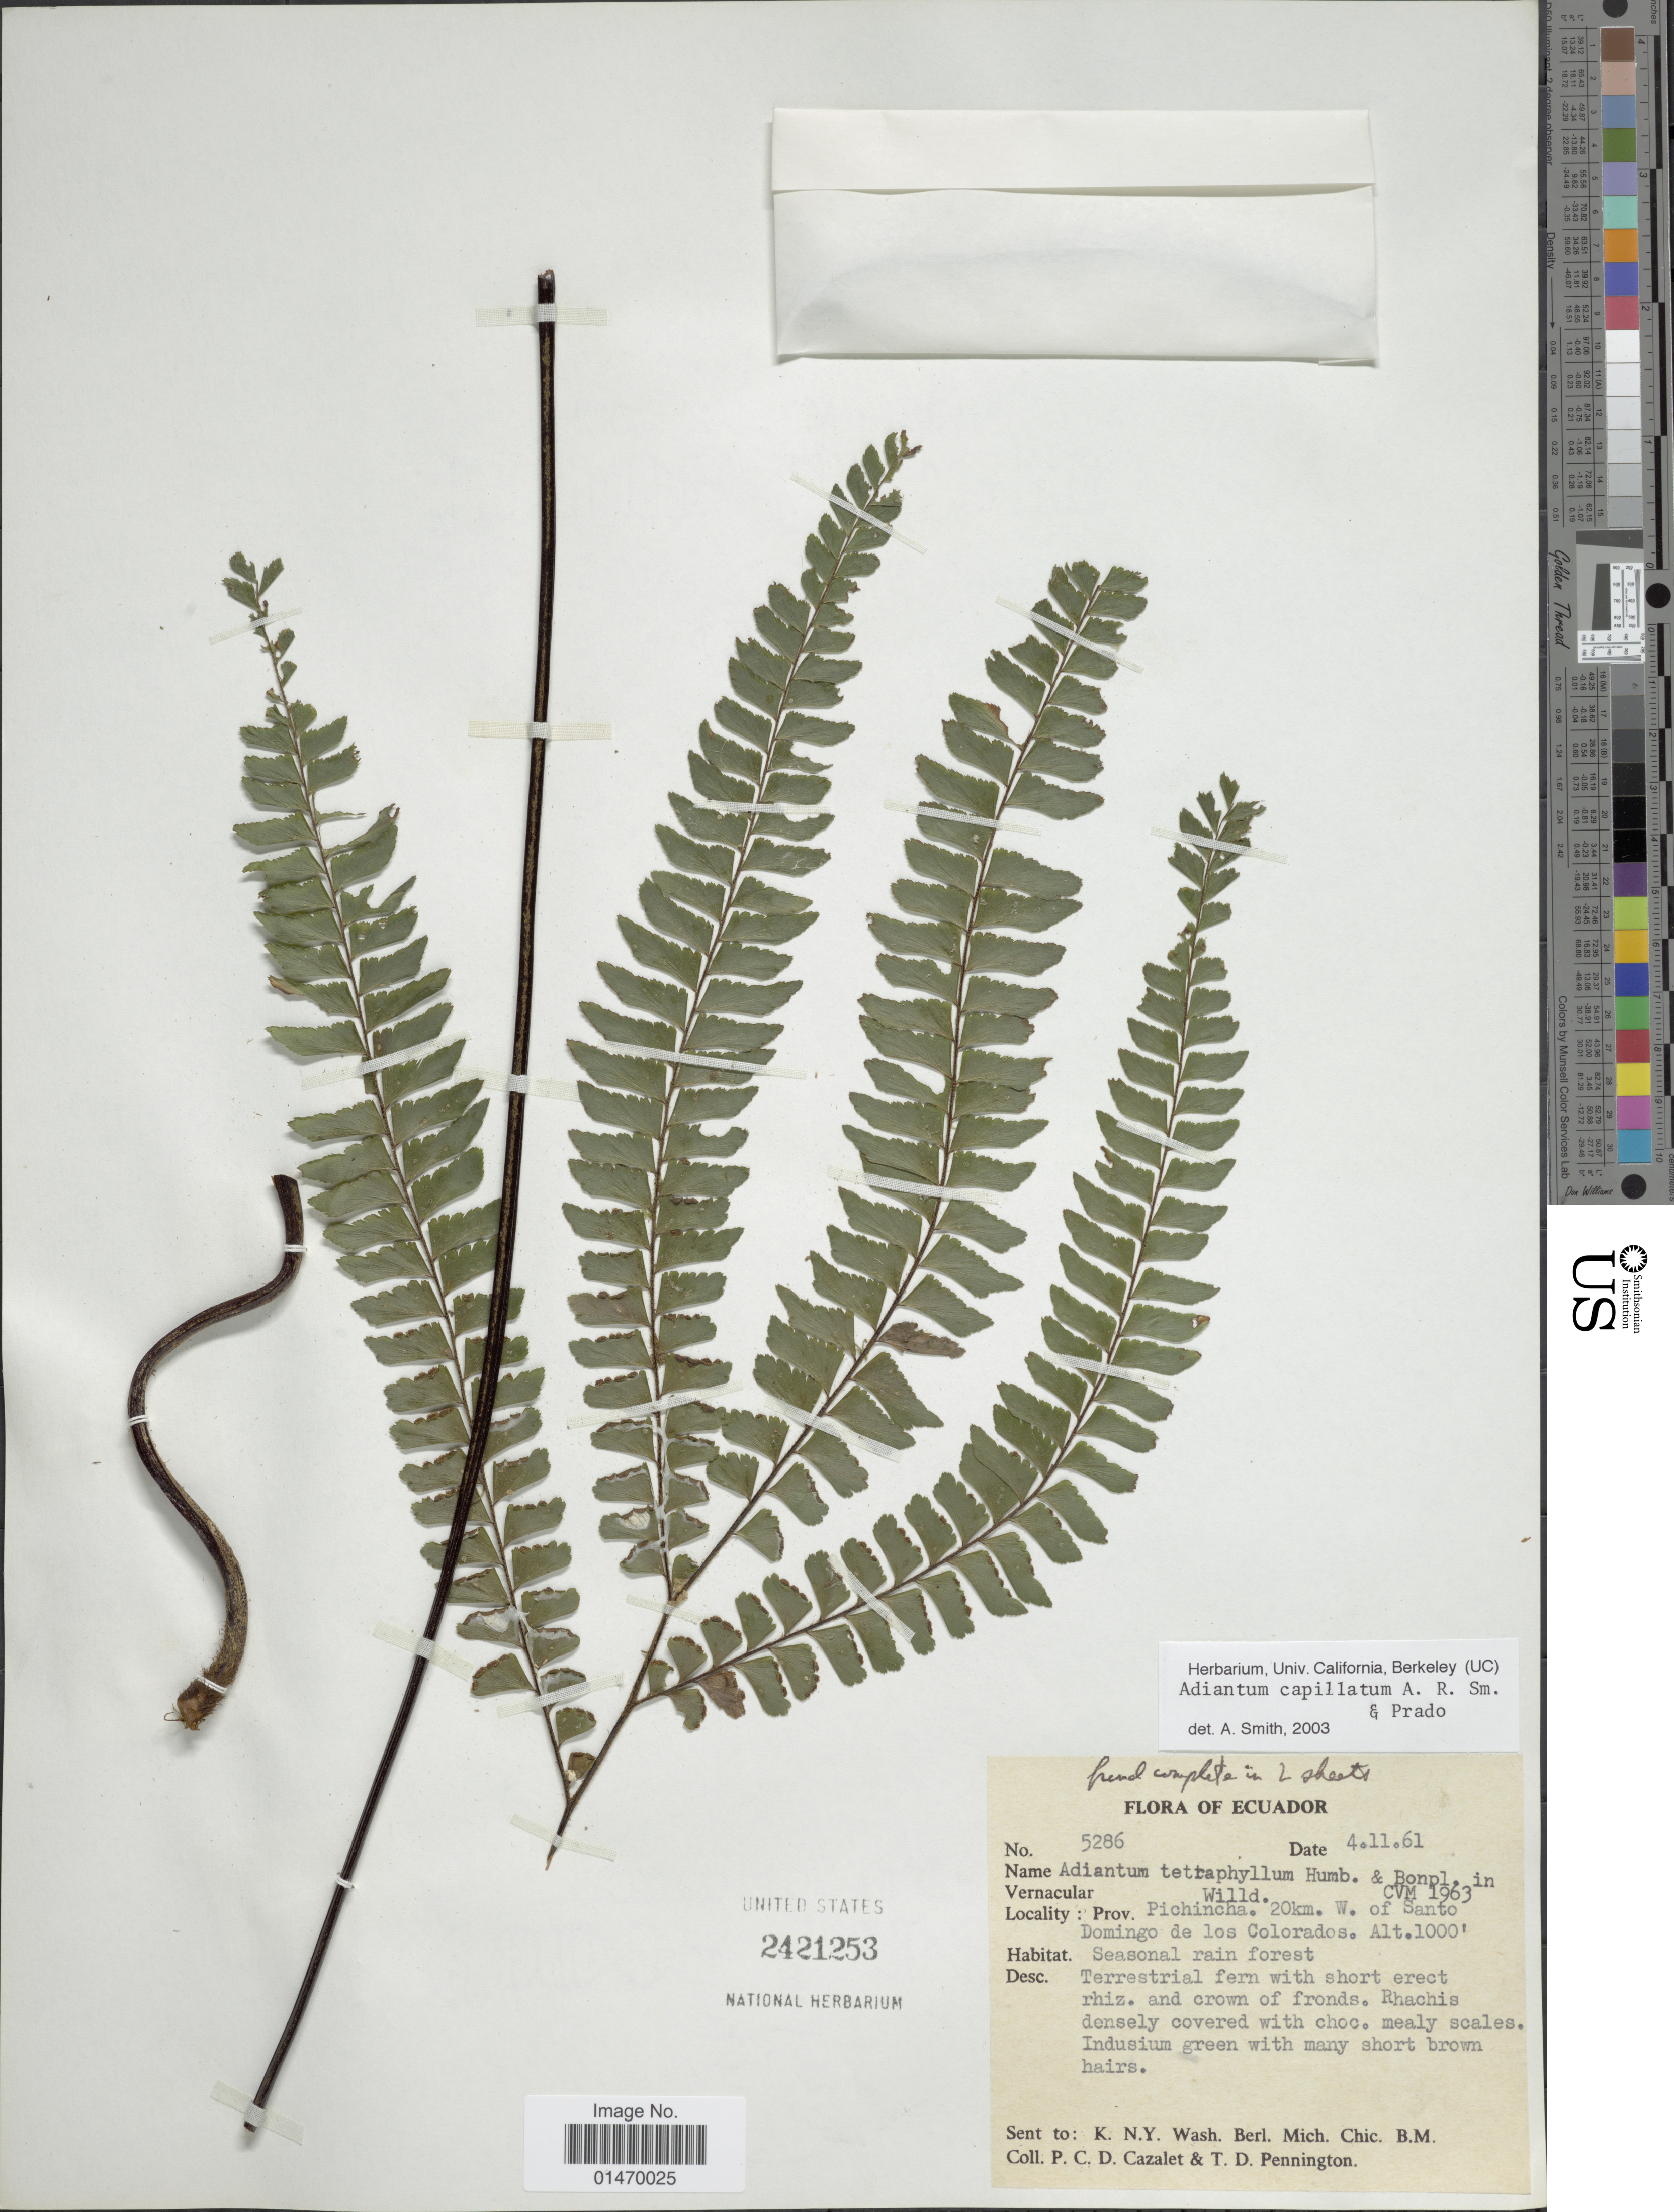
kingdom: Plantae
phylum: Tracheophyta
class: Polypodiopsida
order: Polypodiales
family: Pteridaceae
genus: Adiantum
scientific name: Adiantum capillatum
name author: A.R. Sm. & J. Prado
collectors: P. C. D. Cazalet & T. D. Pennington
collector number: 5286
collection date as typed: Transcribed d/m/y: 4/11/61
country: Ecuador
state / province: Pichincha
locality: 20km west of Santo Domingo de los Colorados.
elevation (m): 305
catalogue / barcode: US 2421253